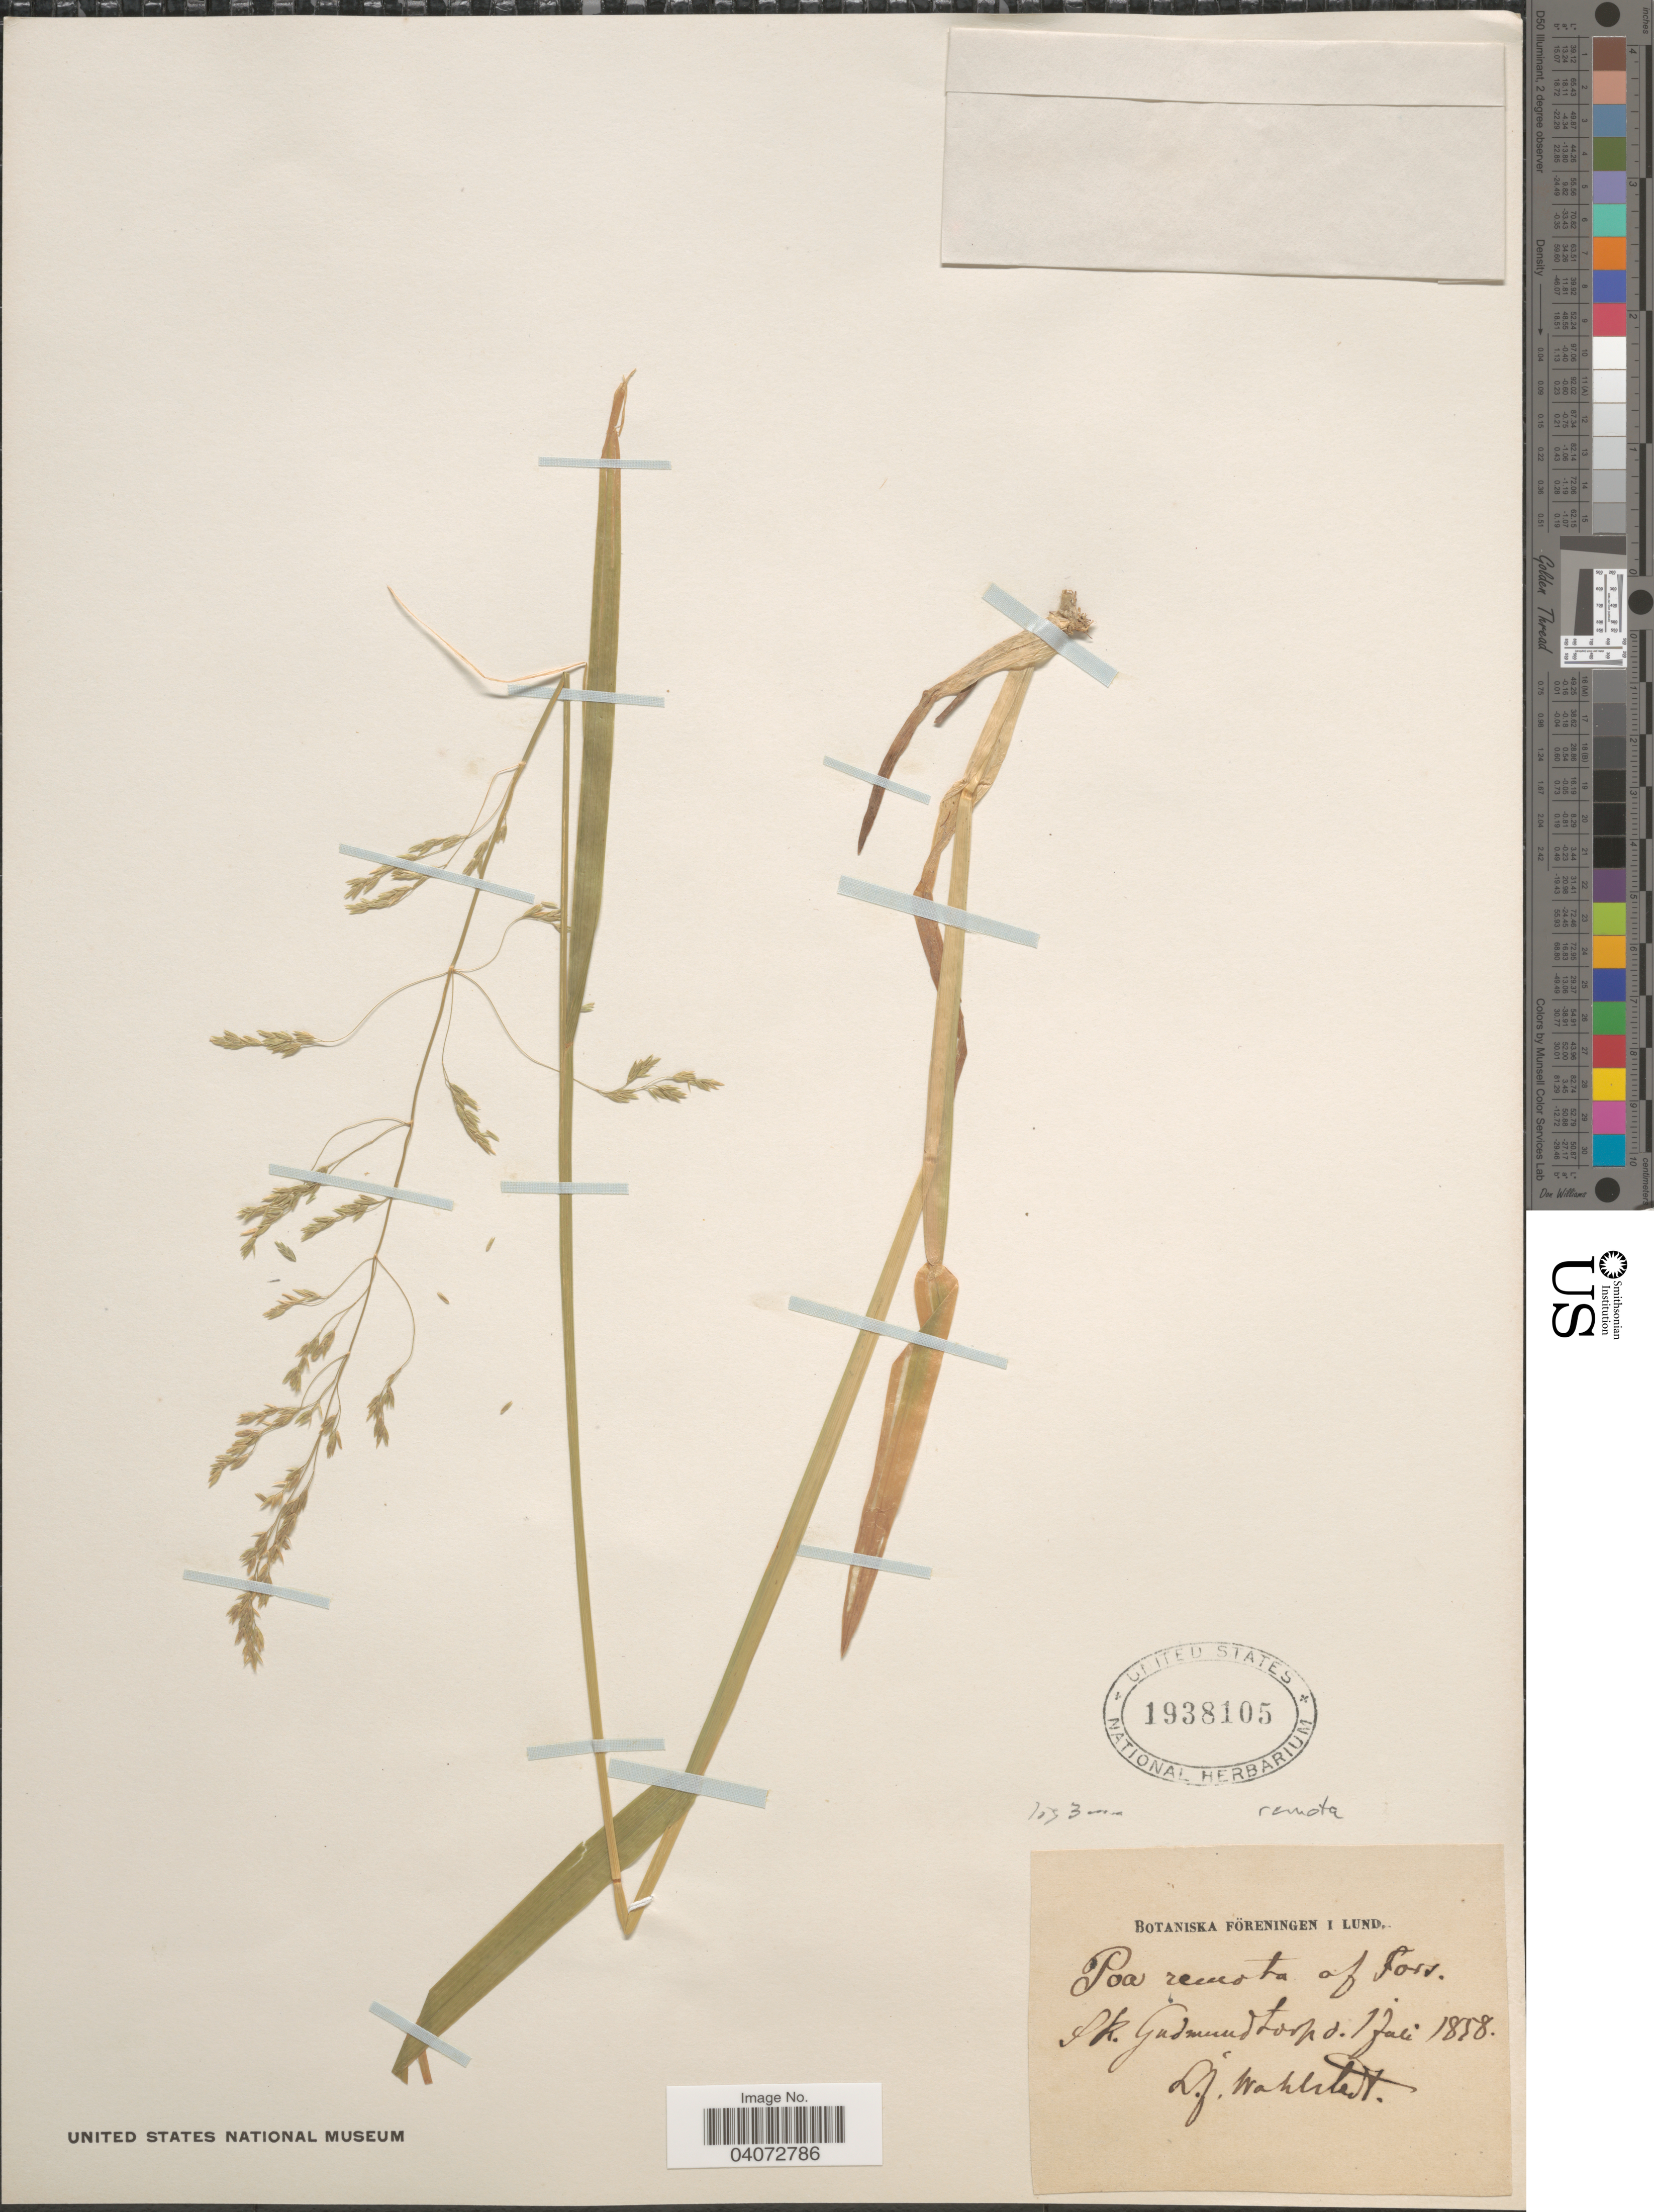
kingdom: Plantae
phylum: Tracheophyta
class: Liliopsida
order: Poales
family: Poaceae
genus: Poa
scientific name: Poa remota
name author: Forselles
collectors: L. J. Wahlstedt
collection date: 1858-07-01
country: Sweden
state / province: Skåne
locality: Gudmuntorp.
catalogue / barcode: US 1938105